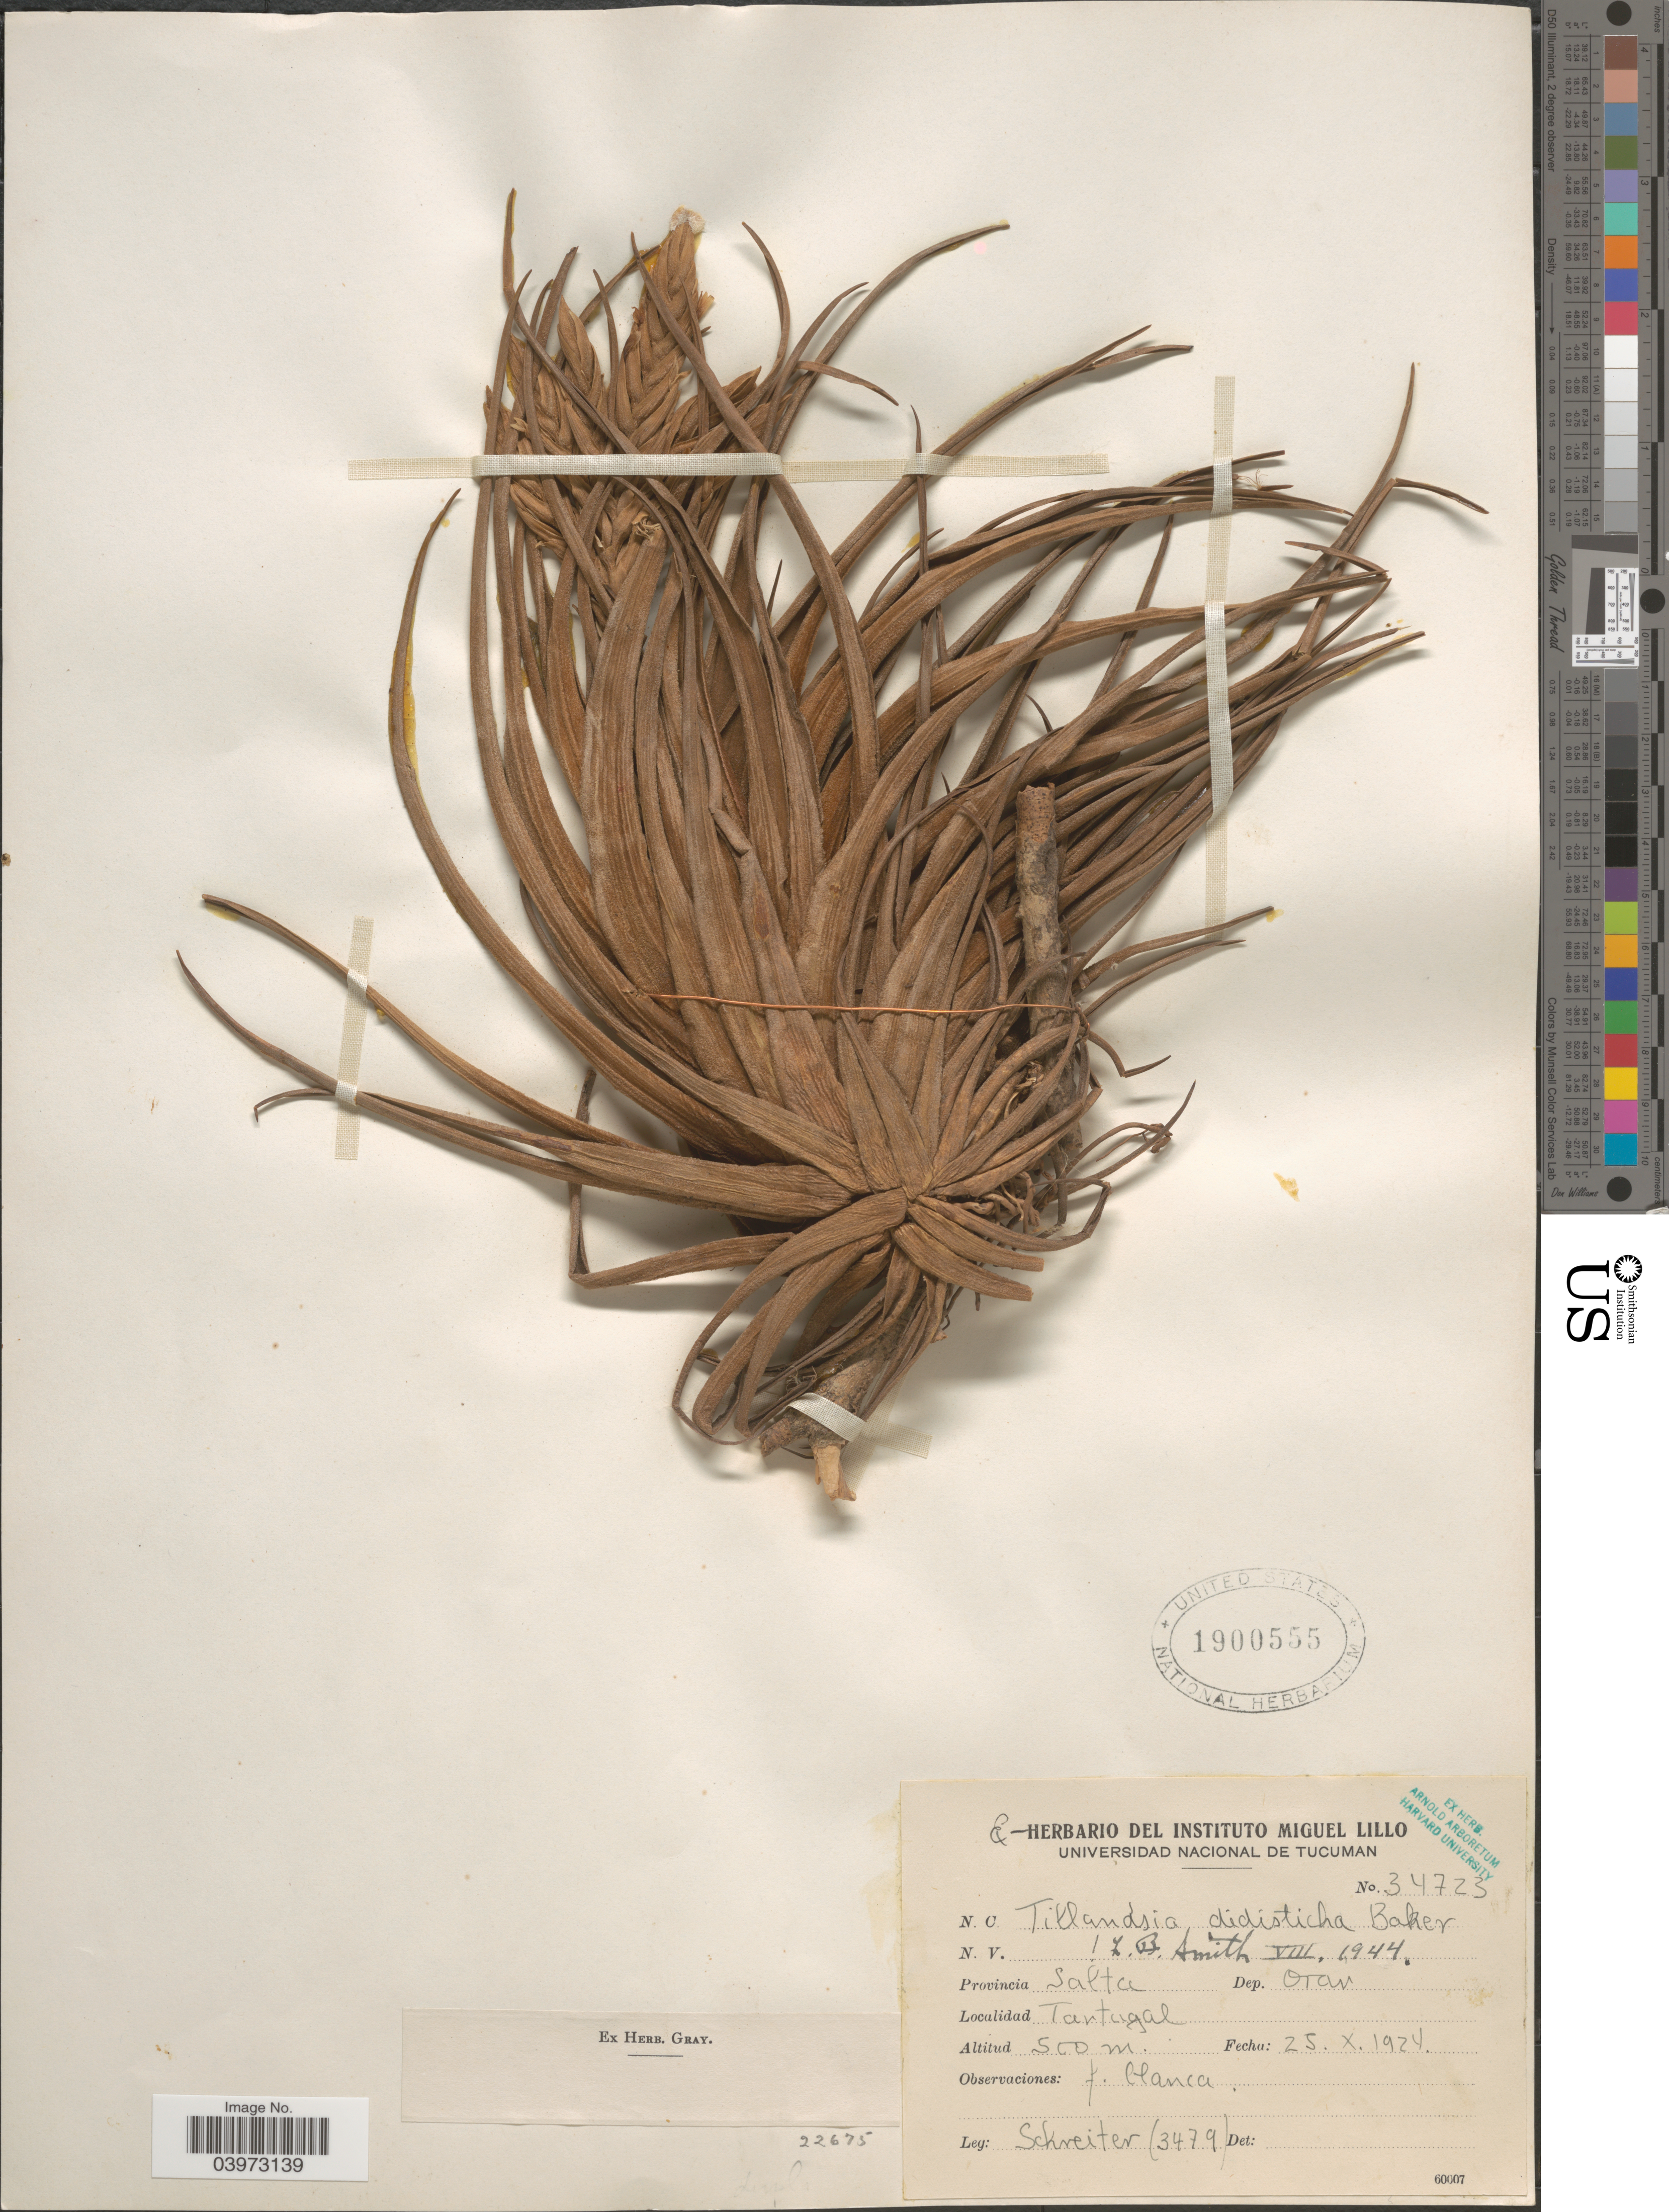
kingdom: Plantae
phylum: Tracheophyta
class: Liliopsida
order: Poales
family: Bromeliaceae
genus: Tillandsia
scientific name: Tillandsia didisticha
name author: (É. Morren) Baker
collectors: -. Schreiter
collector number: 3479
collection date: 1924-10-25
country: Argentina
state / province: Salta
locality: Dep. Oran. Tartagal.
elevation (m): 500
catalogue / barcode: US 1900555